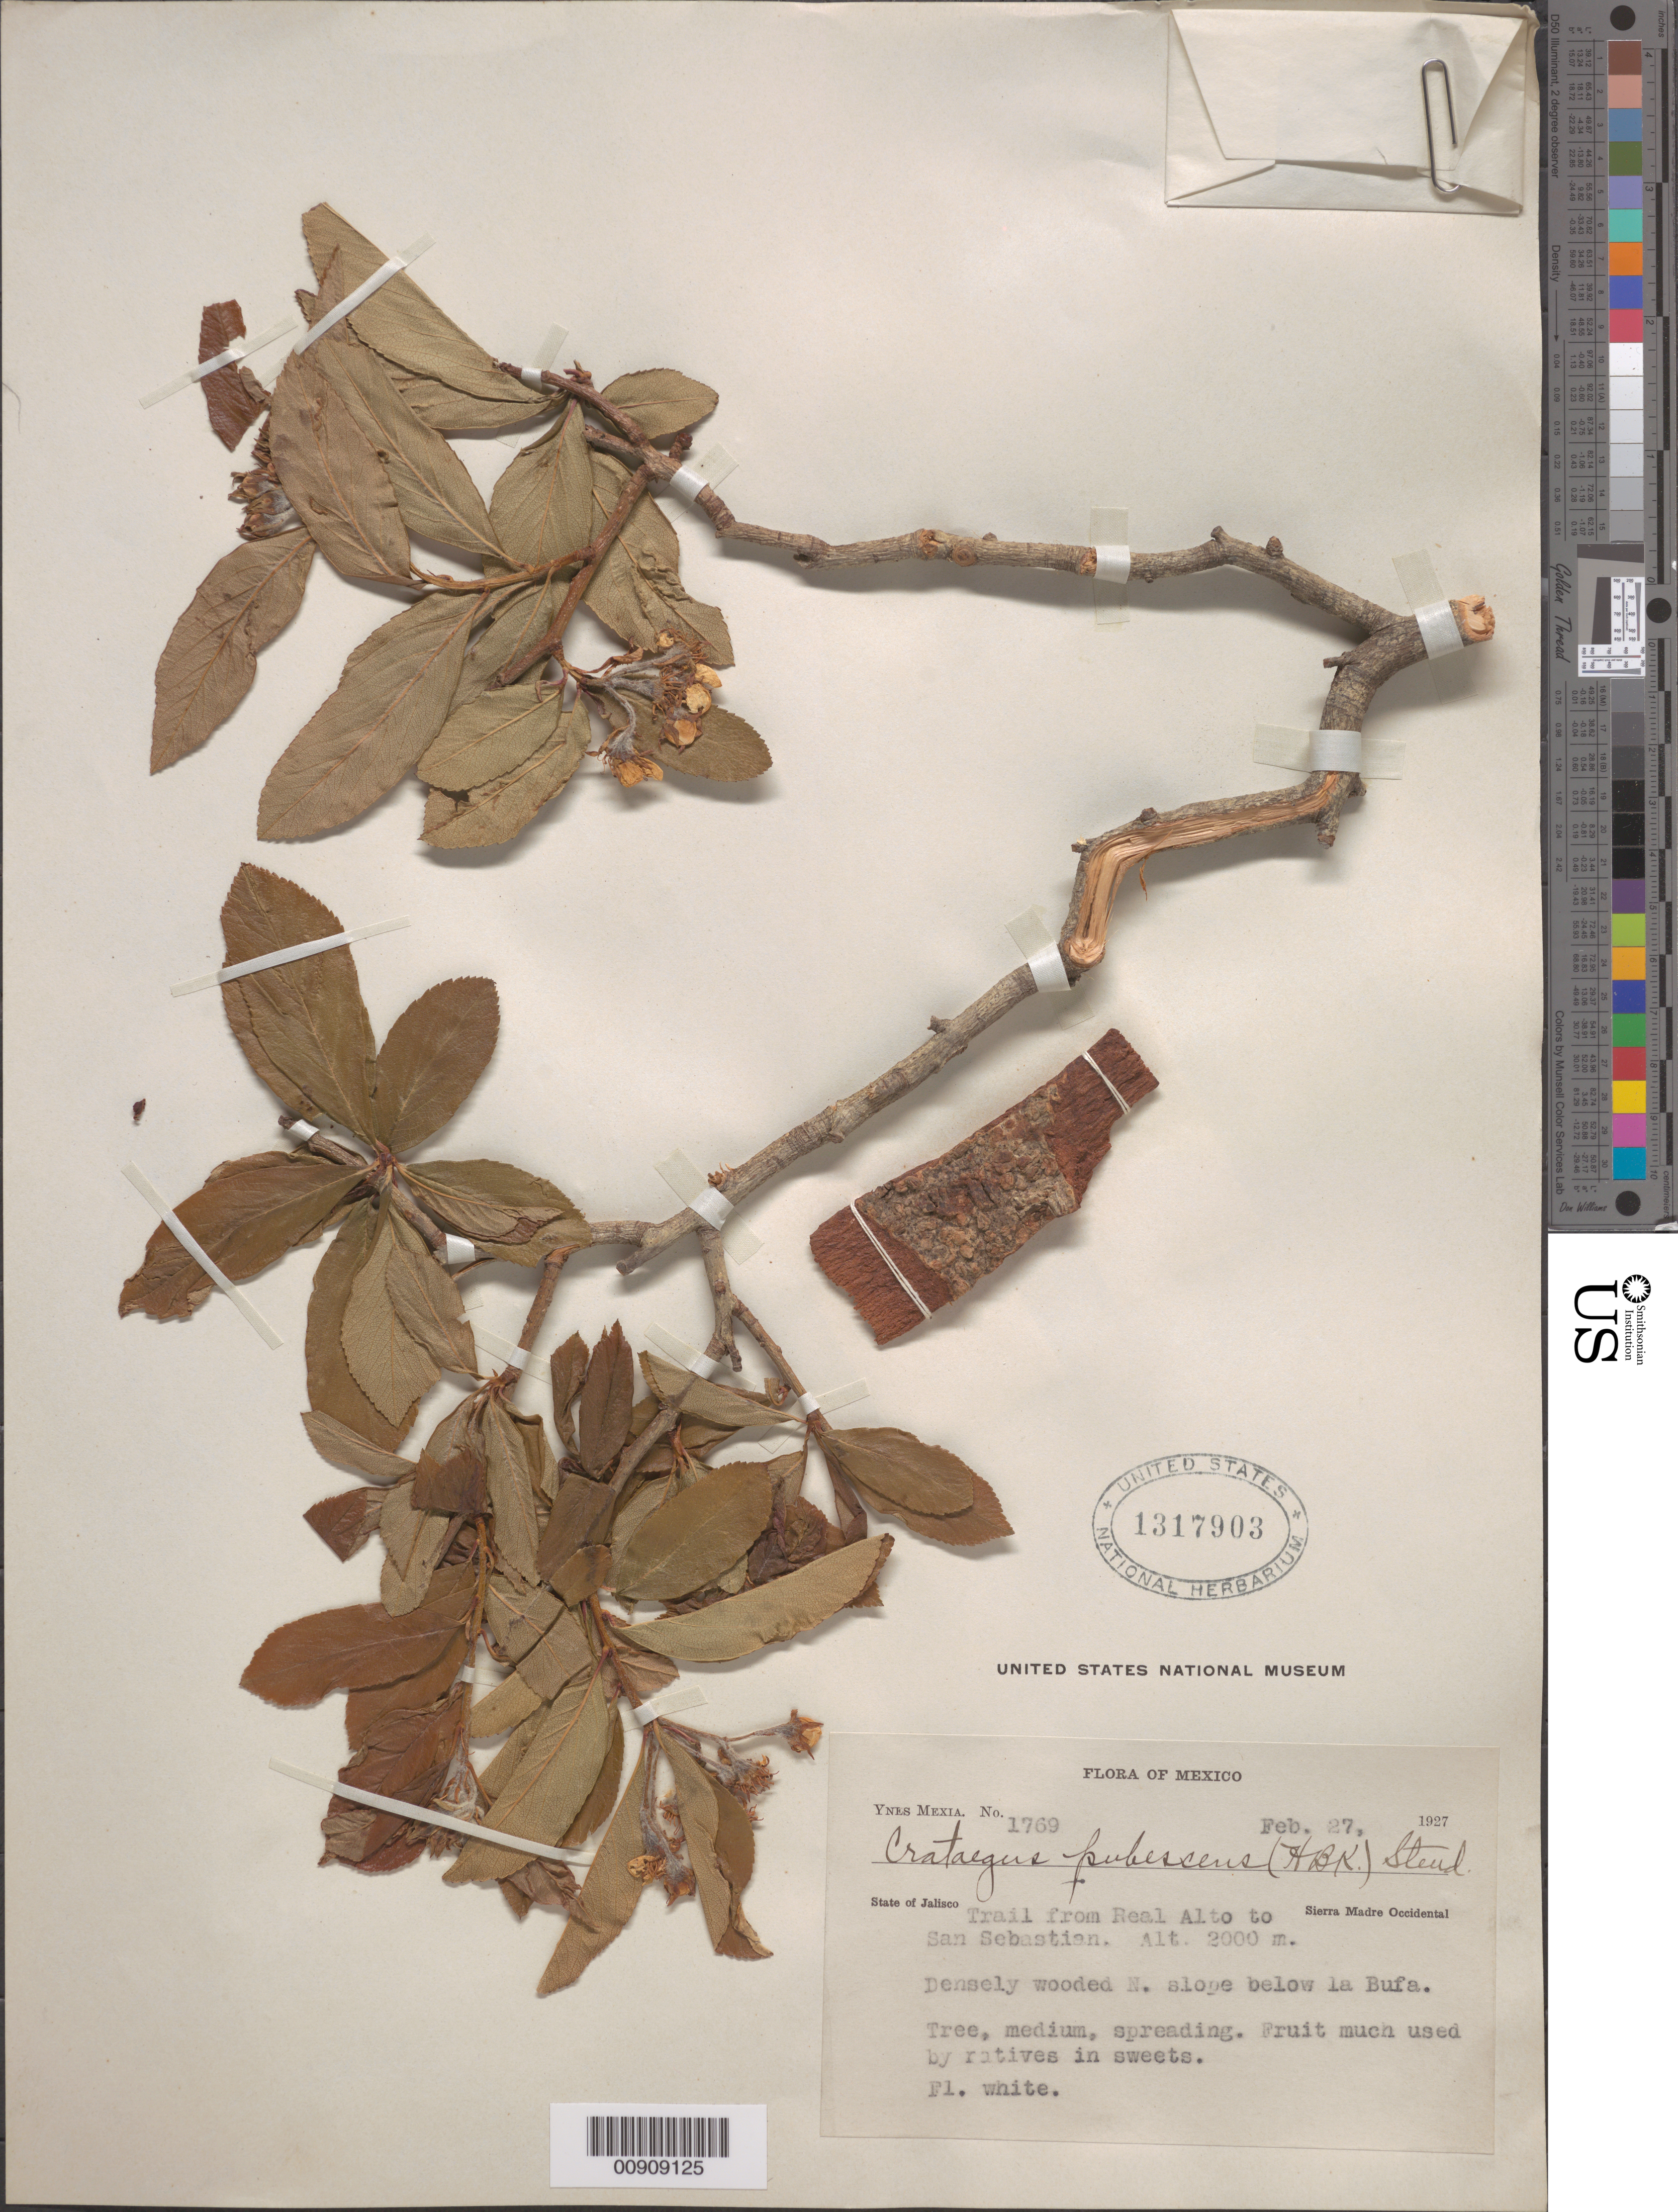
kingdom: Plantae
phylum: Tracheophyta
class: Magnoliopsida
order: Rosales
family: Rosaceae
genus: Crataegus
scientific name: Crataegus pubescens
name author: (C. Presl) C. Presl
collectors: Y. Mexia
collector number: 1769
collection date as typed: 27 Feb 1927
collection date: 1927-02-27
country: Mexico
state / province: Jalisco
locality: Trail from Real Alto to San Sebastian. Densely wooded N. slope below la Bufa. State of Jalisco. Sierra Madre Occidental.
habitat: Densely wooded N. slope.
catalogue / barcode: US 1317903